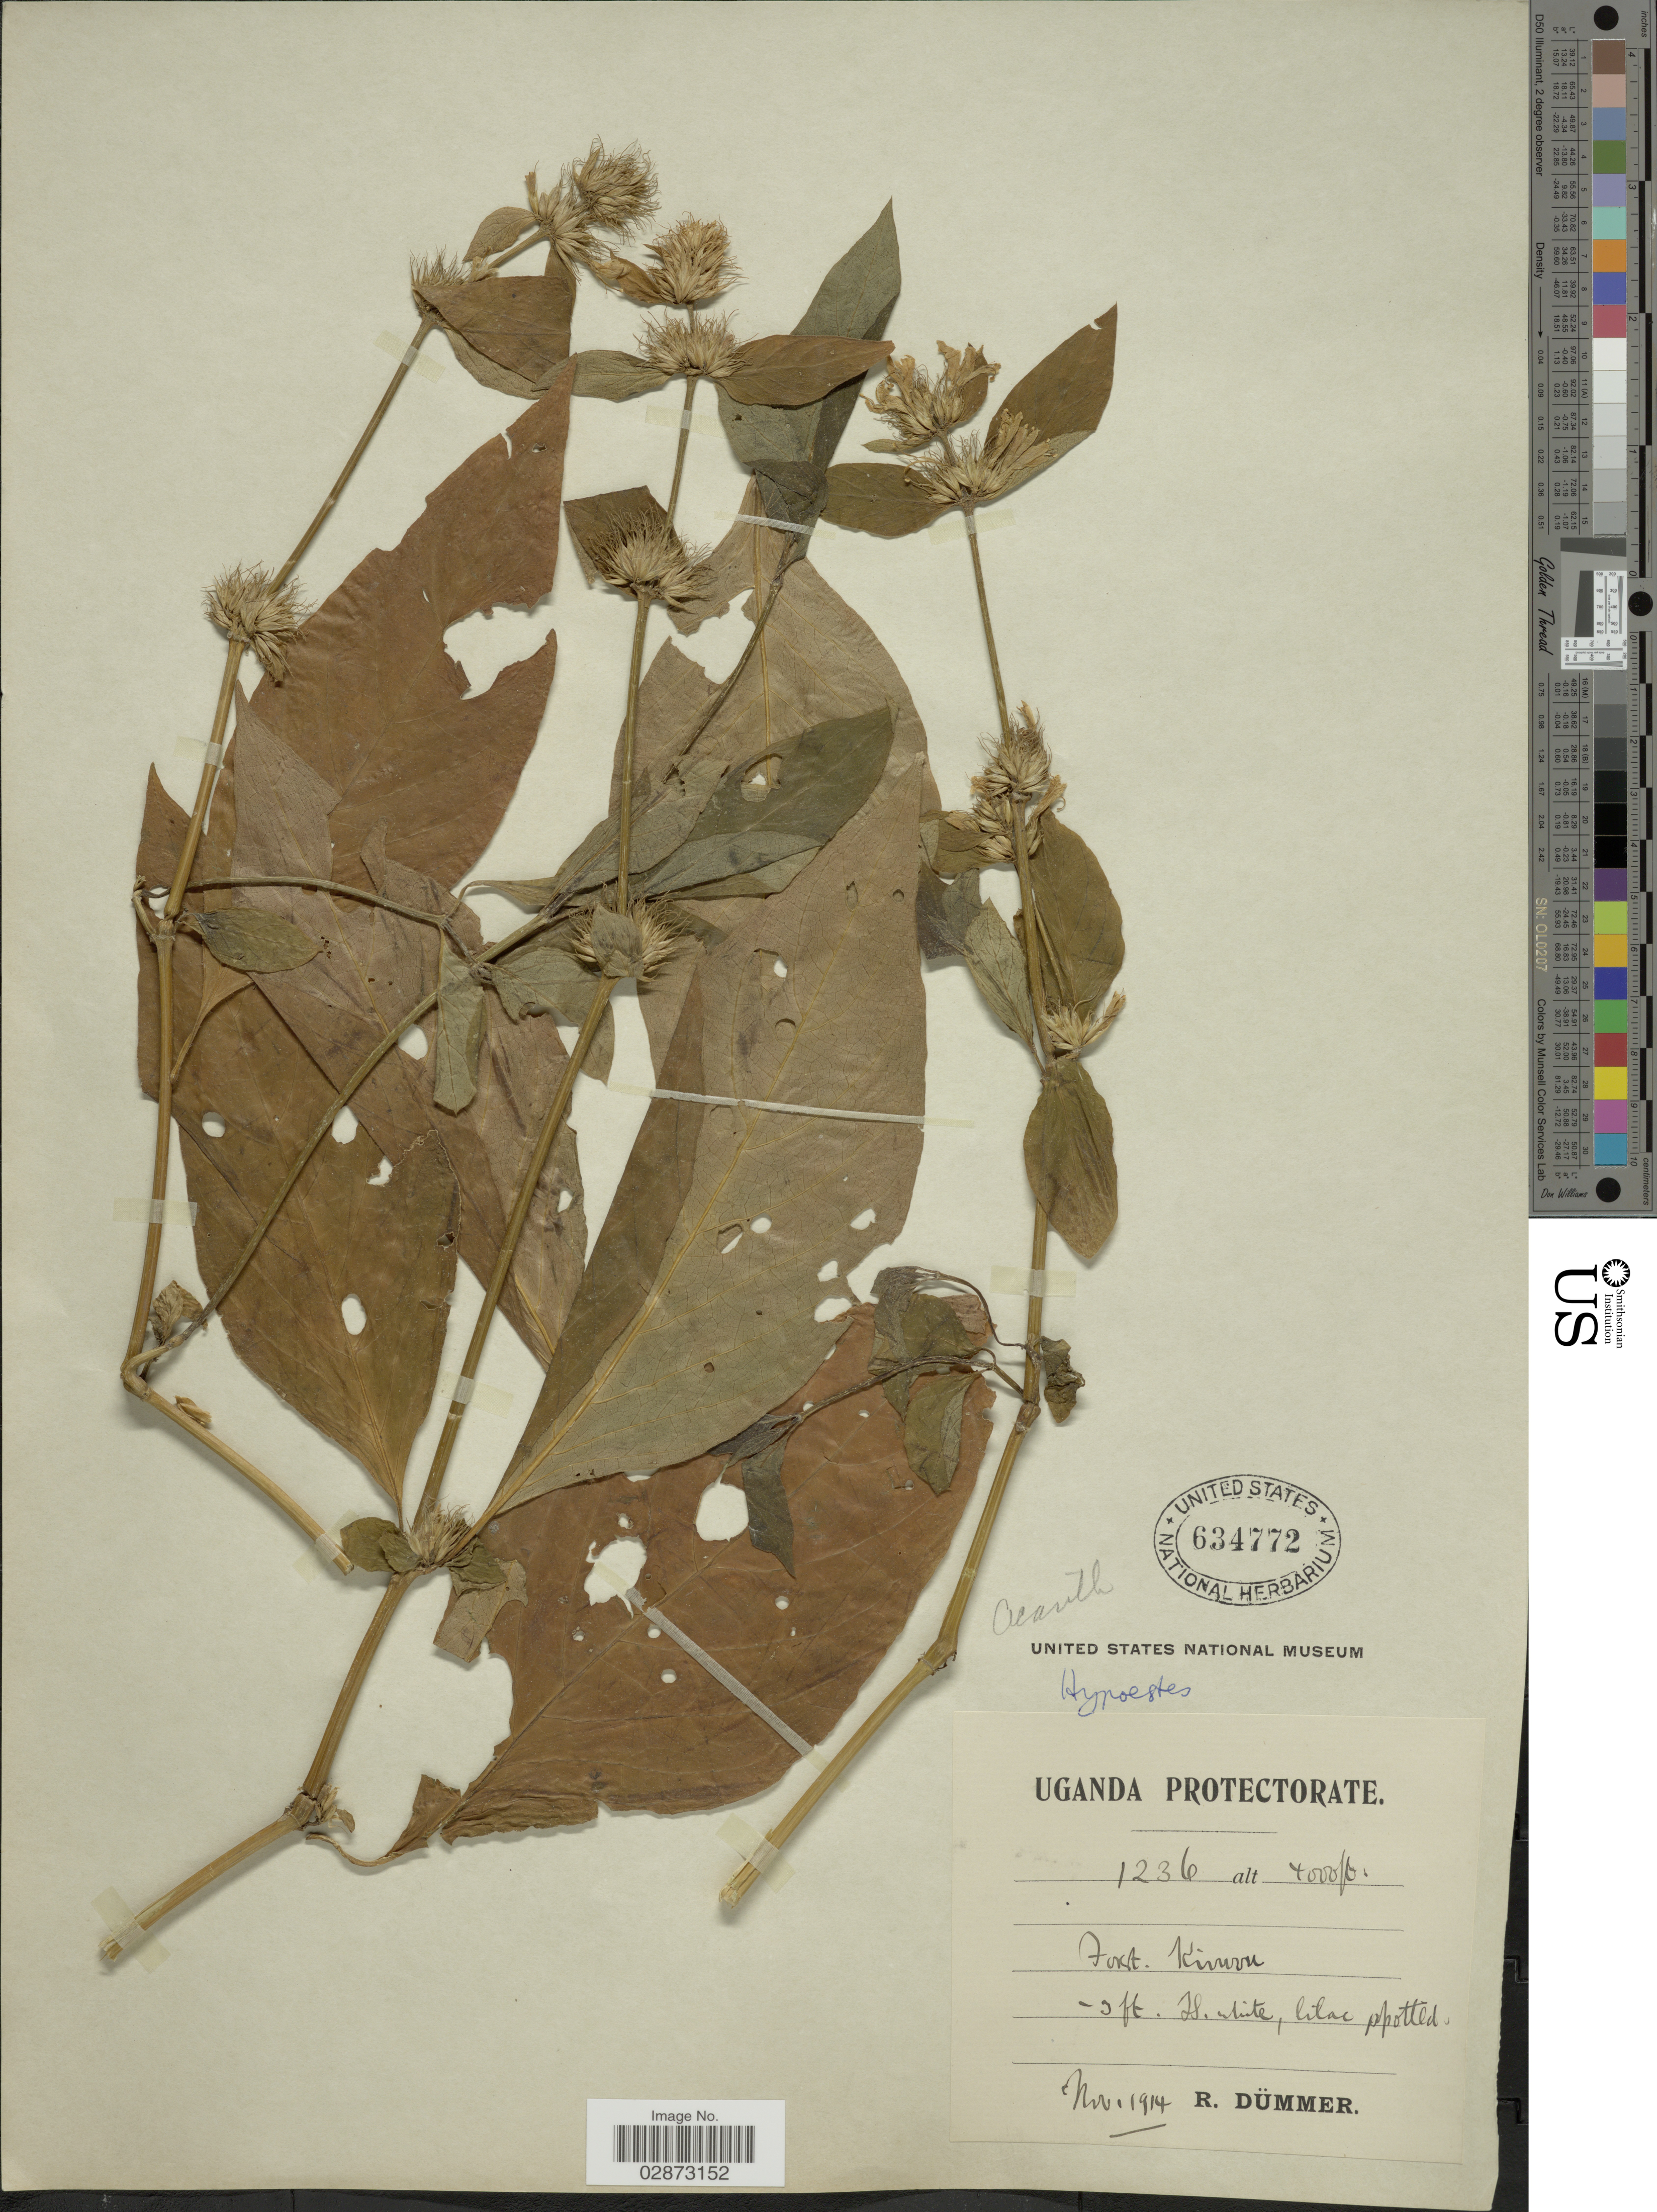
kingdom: Plantae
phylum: Tracheophyta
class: Magnoliopsida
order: Lamiales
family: Acanthaceae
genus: Hypoestes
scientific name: Hypoestes sp.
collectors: R. A. Dümmer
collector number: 1236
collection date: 1914-11-01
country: Uganda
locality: Uganda Protectorate. Kivuvu.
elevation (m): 1219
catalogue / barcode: US 634772